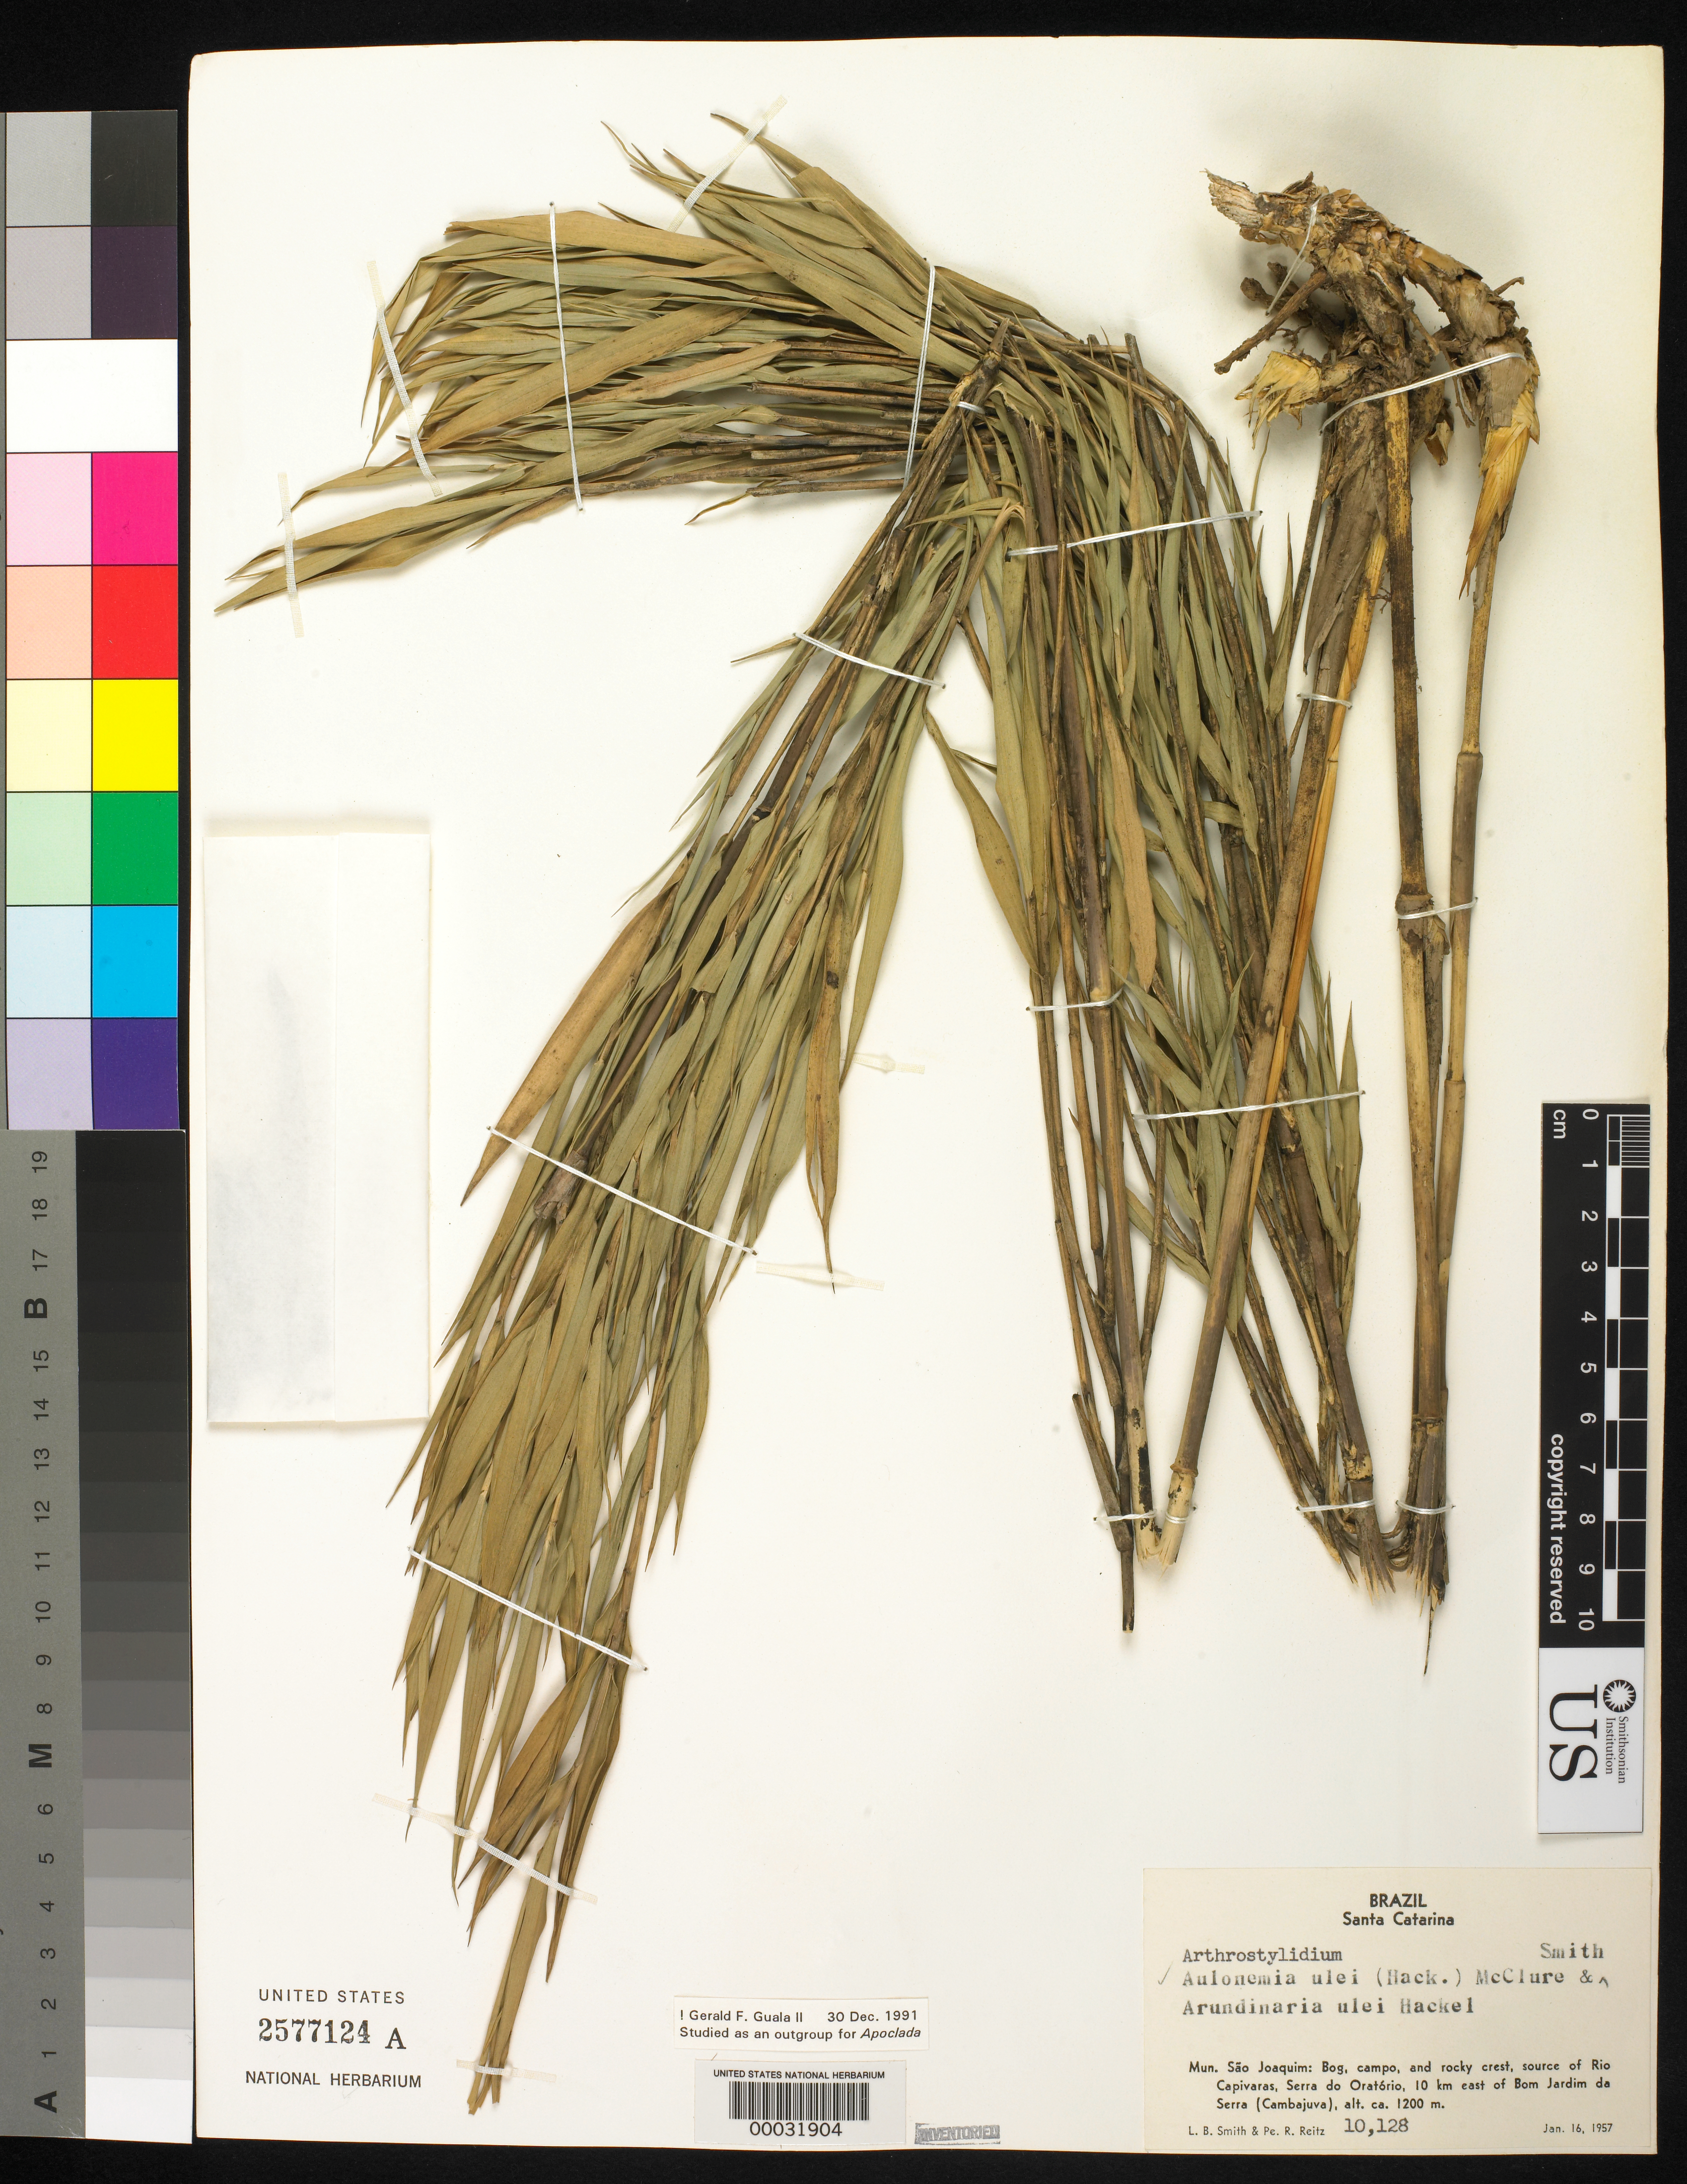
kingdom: Plantae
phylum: Tracheophyta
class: Liliopsida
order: Poales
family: Poaceae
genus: Cambajuva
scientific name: Cambajuva ulei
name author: (Hack.) P.L. Viana & et al.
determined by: Judziewicz, E. J.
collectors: L. Smith & R. Reitz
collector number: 10128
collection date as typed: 16 Jan 1957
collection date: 1957-01-16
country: Brazil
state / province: Santa Catarina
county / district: São Joaquim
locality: Rio capivaras, serra do oratorio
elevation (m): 1200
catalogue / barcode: US 2577124A